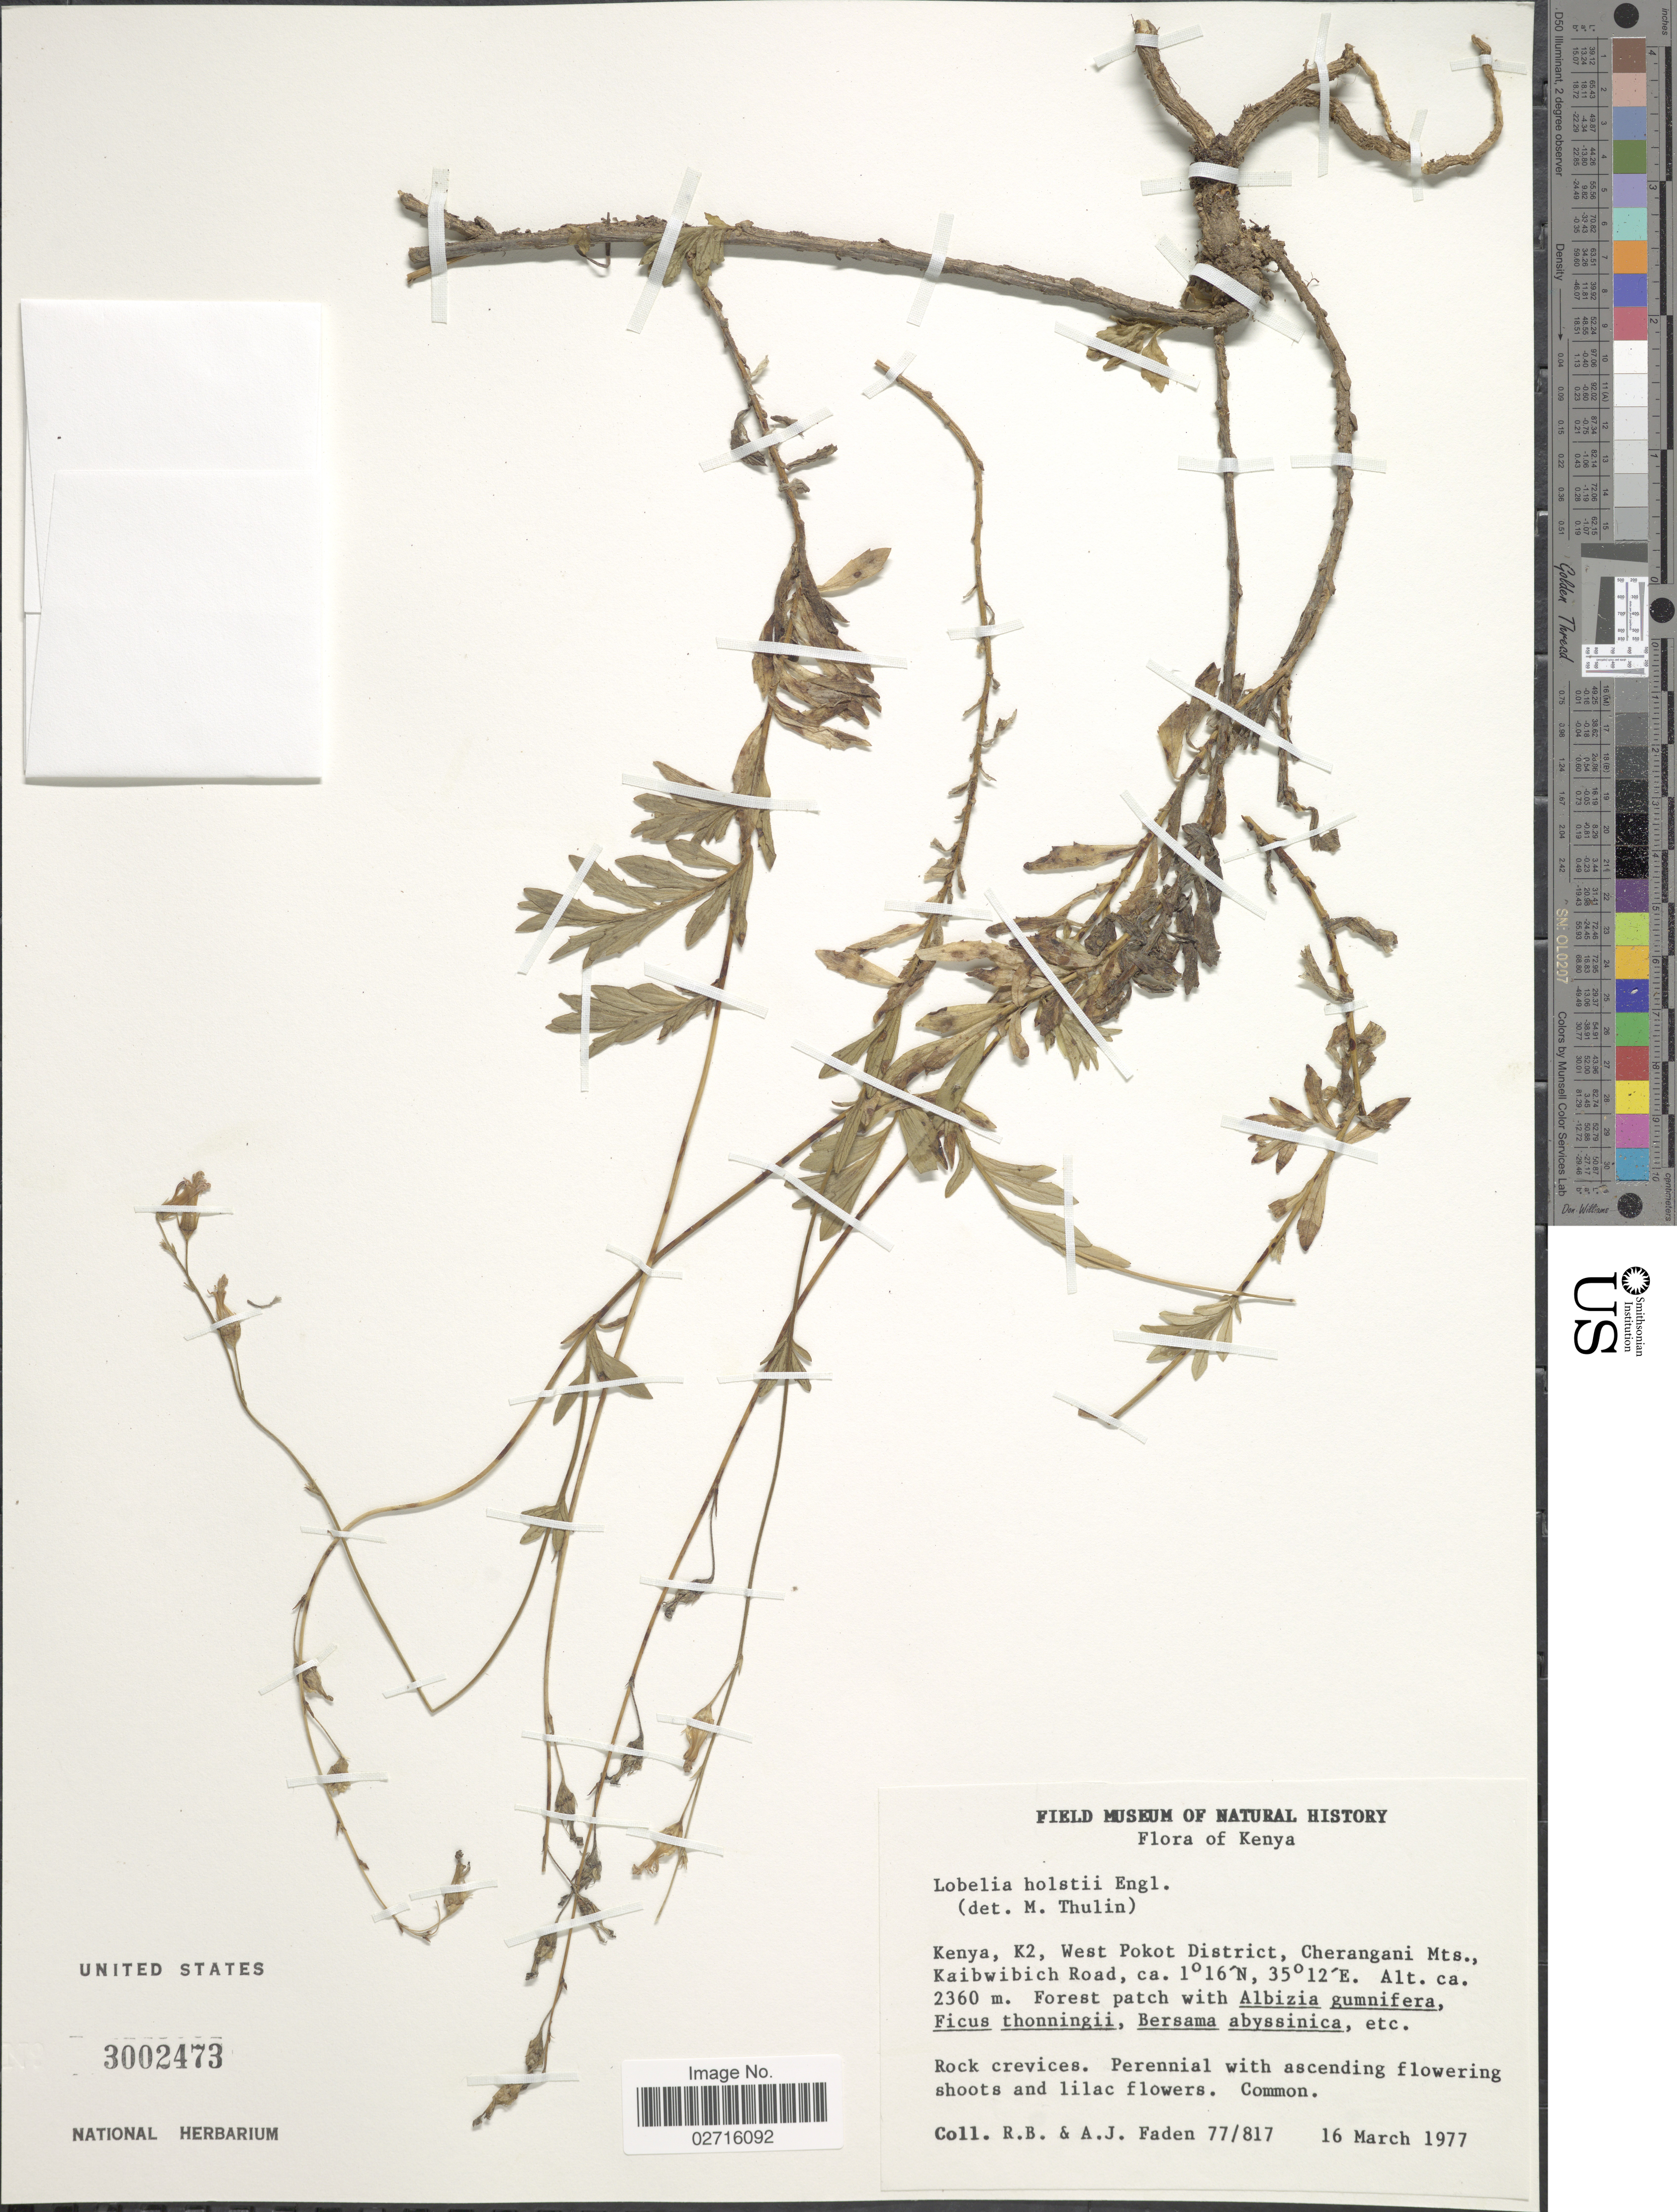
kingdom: Plantae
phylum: Tracheophyta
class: Magnoliopsida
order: Asterales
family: Campanulaceae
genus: Lobelia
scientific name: Lobelia holstii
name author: Engl.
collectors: R. B. Faden & A. J. Faden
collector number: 77/817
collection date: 1977-03-16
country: Kenya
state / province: West Pokot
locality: K2, West Pokot District, Cherangani Mts., Kaibwibich Road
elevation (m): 2360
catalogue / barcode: US 3002473